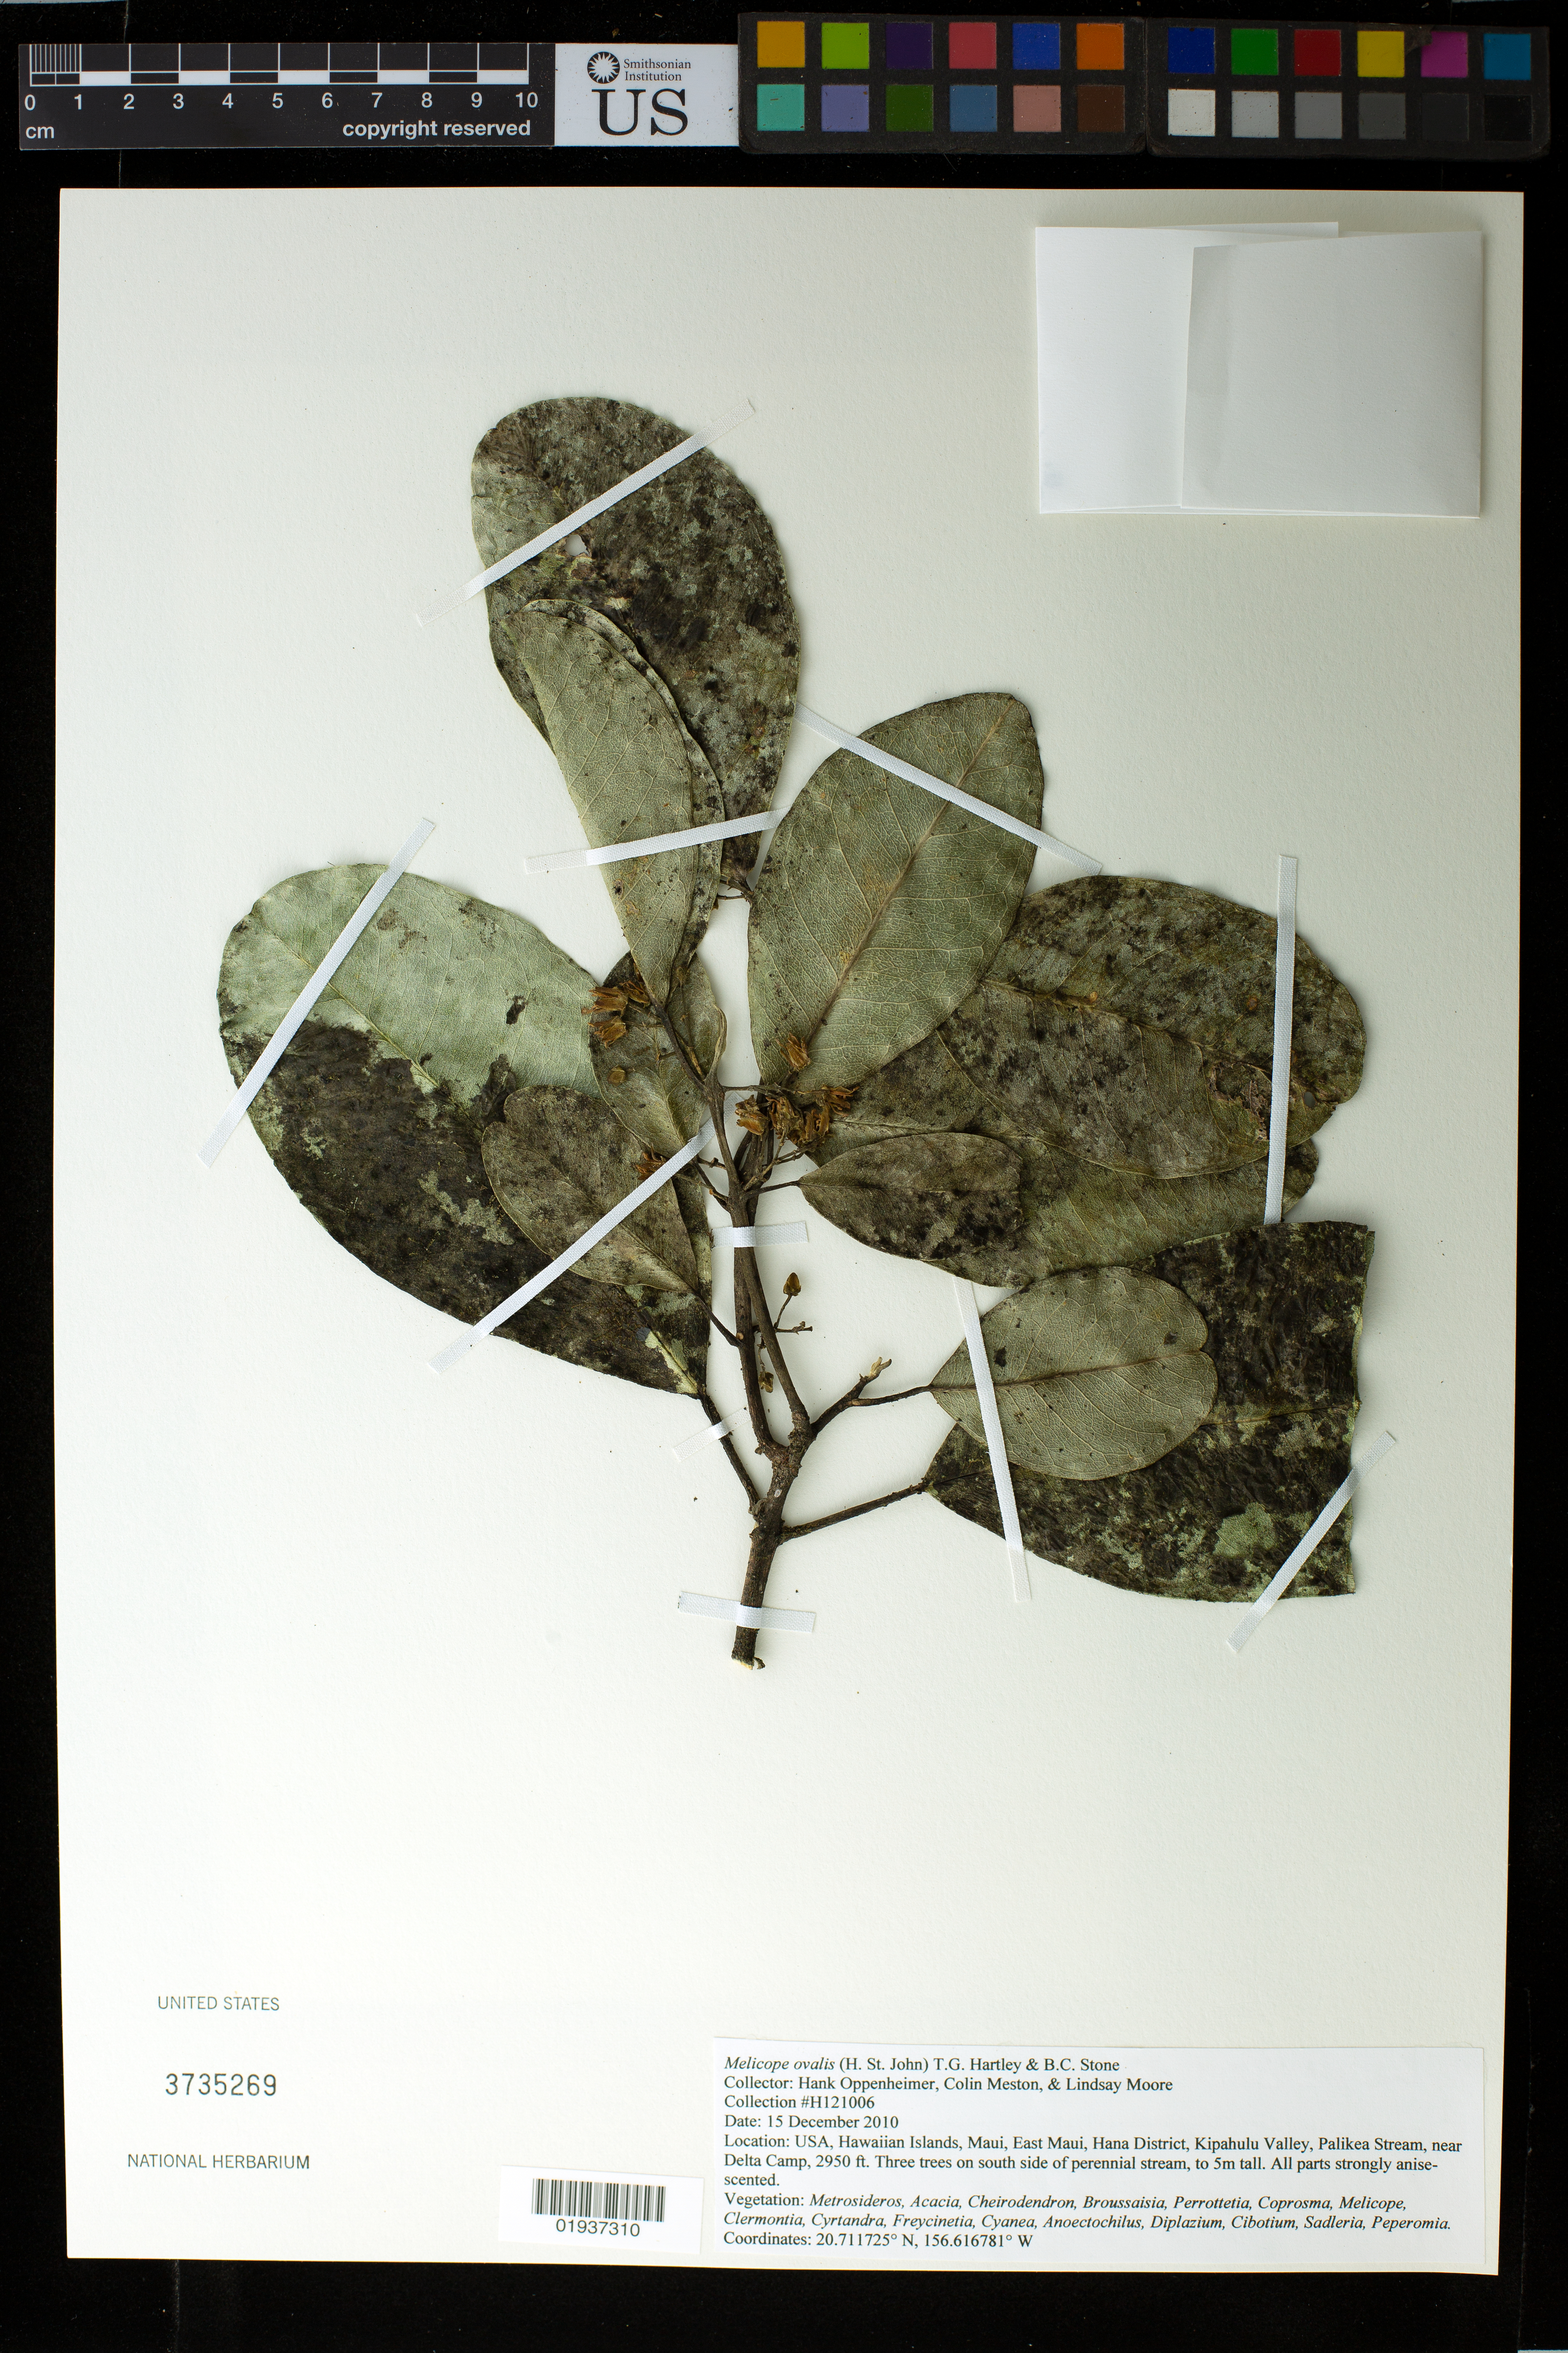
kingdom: Plantae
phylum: Tracheophyta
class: Magnoliopsida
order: Sapindales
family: Rutaceae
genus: Melicope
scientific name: Melicope ovalis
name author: (H. St. John) T.G. Hartley & B.C. Stone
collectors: H. L. Oppenheimer, C. Meston & L. Moore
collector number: H121006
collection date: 2010-12-15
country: United States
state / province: Hawaii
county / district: Maui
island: Maui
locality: East Maui, Hana District, Kipahulu Valley, Palikea Stream, near Delta Camp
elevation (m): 899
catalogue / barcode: US 3735269